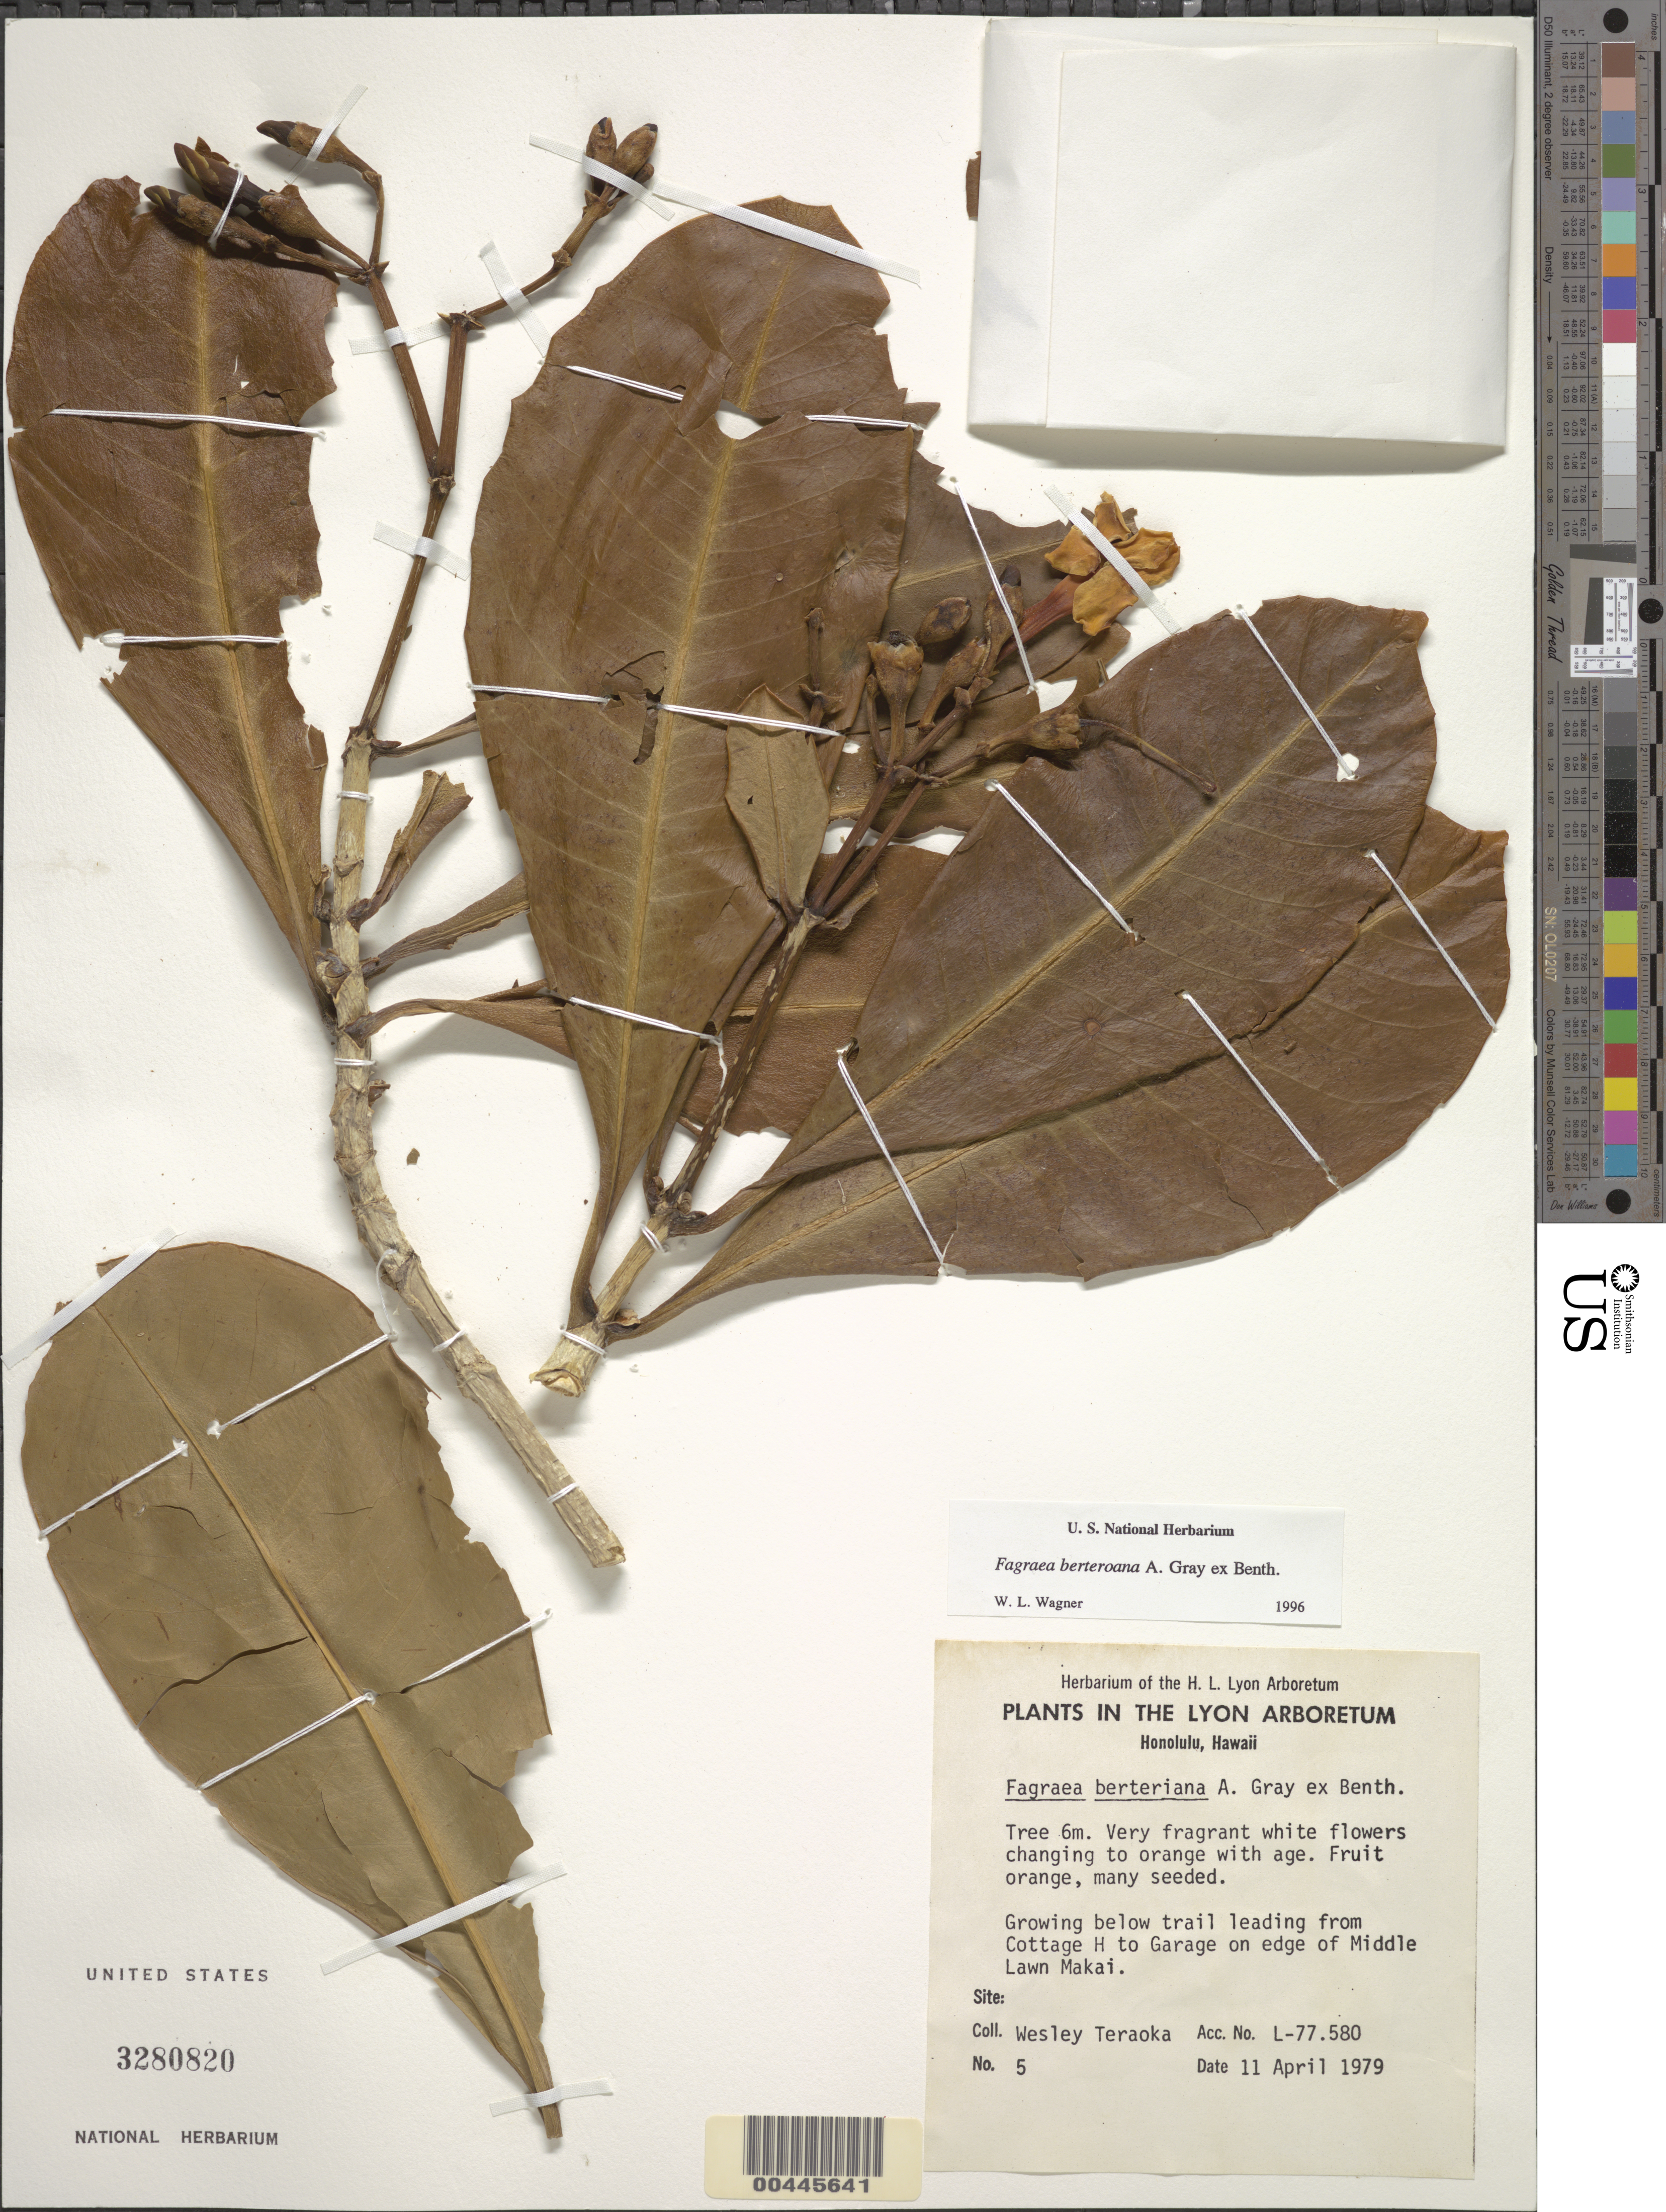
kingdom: Plantae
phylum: Tracheophyta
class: Magnoliopsida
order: Gentianales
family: Gentianaceae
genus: Fagraea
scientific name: Fagraea berteroana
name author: Benth.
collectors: W. Teraoka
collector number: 5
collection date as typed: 11 Apr 1979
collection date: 1979-04-11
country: United States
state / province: Hawaii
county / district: Honolulu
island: Oahu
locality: Honolulu, below trail leading from Cottage H to Garage on edge of Middle Lawn Makai, Lyon Arboretum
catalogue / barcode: US 3280820